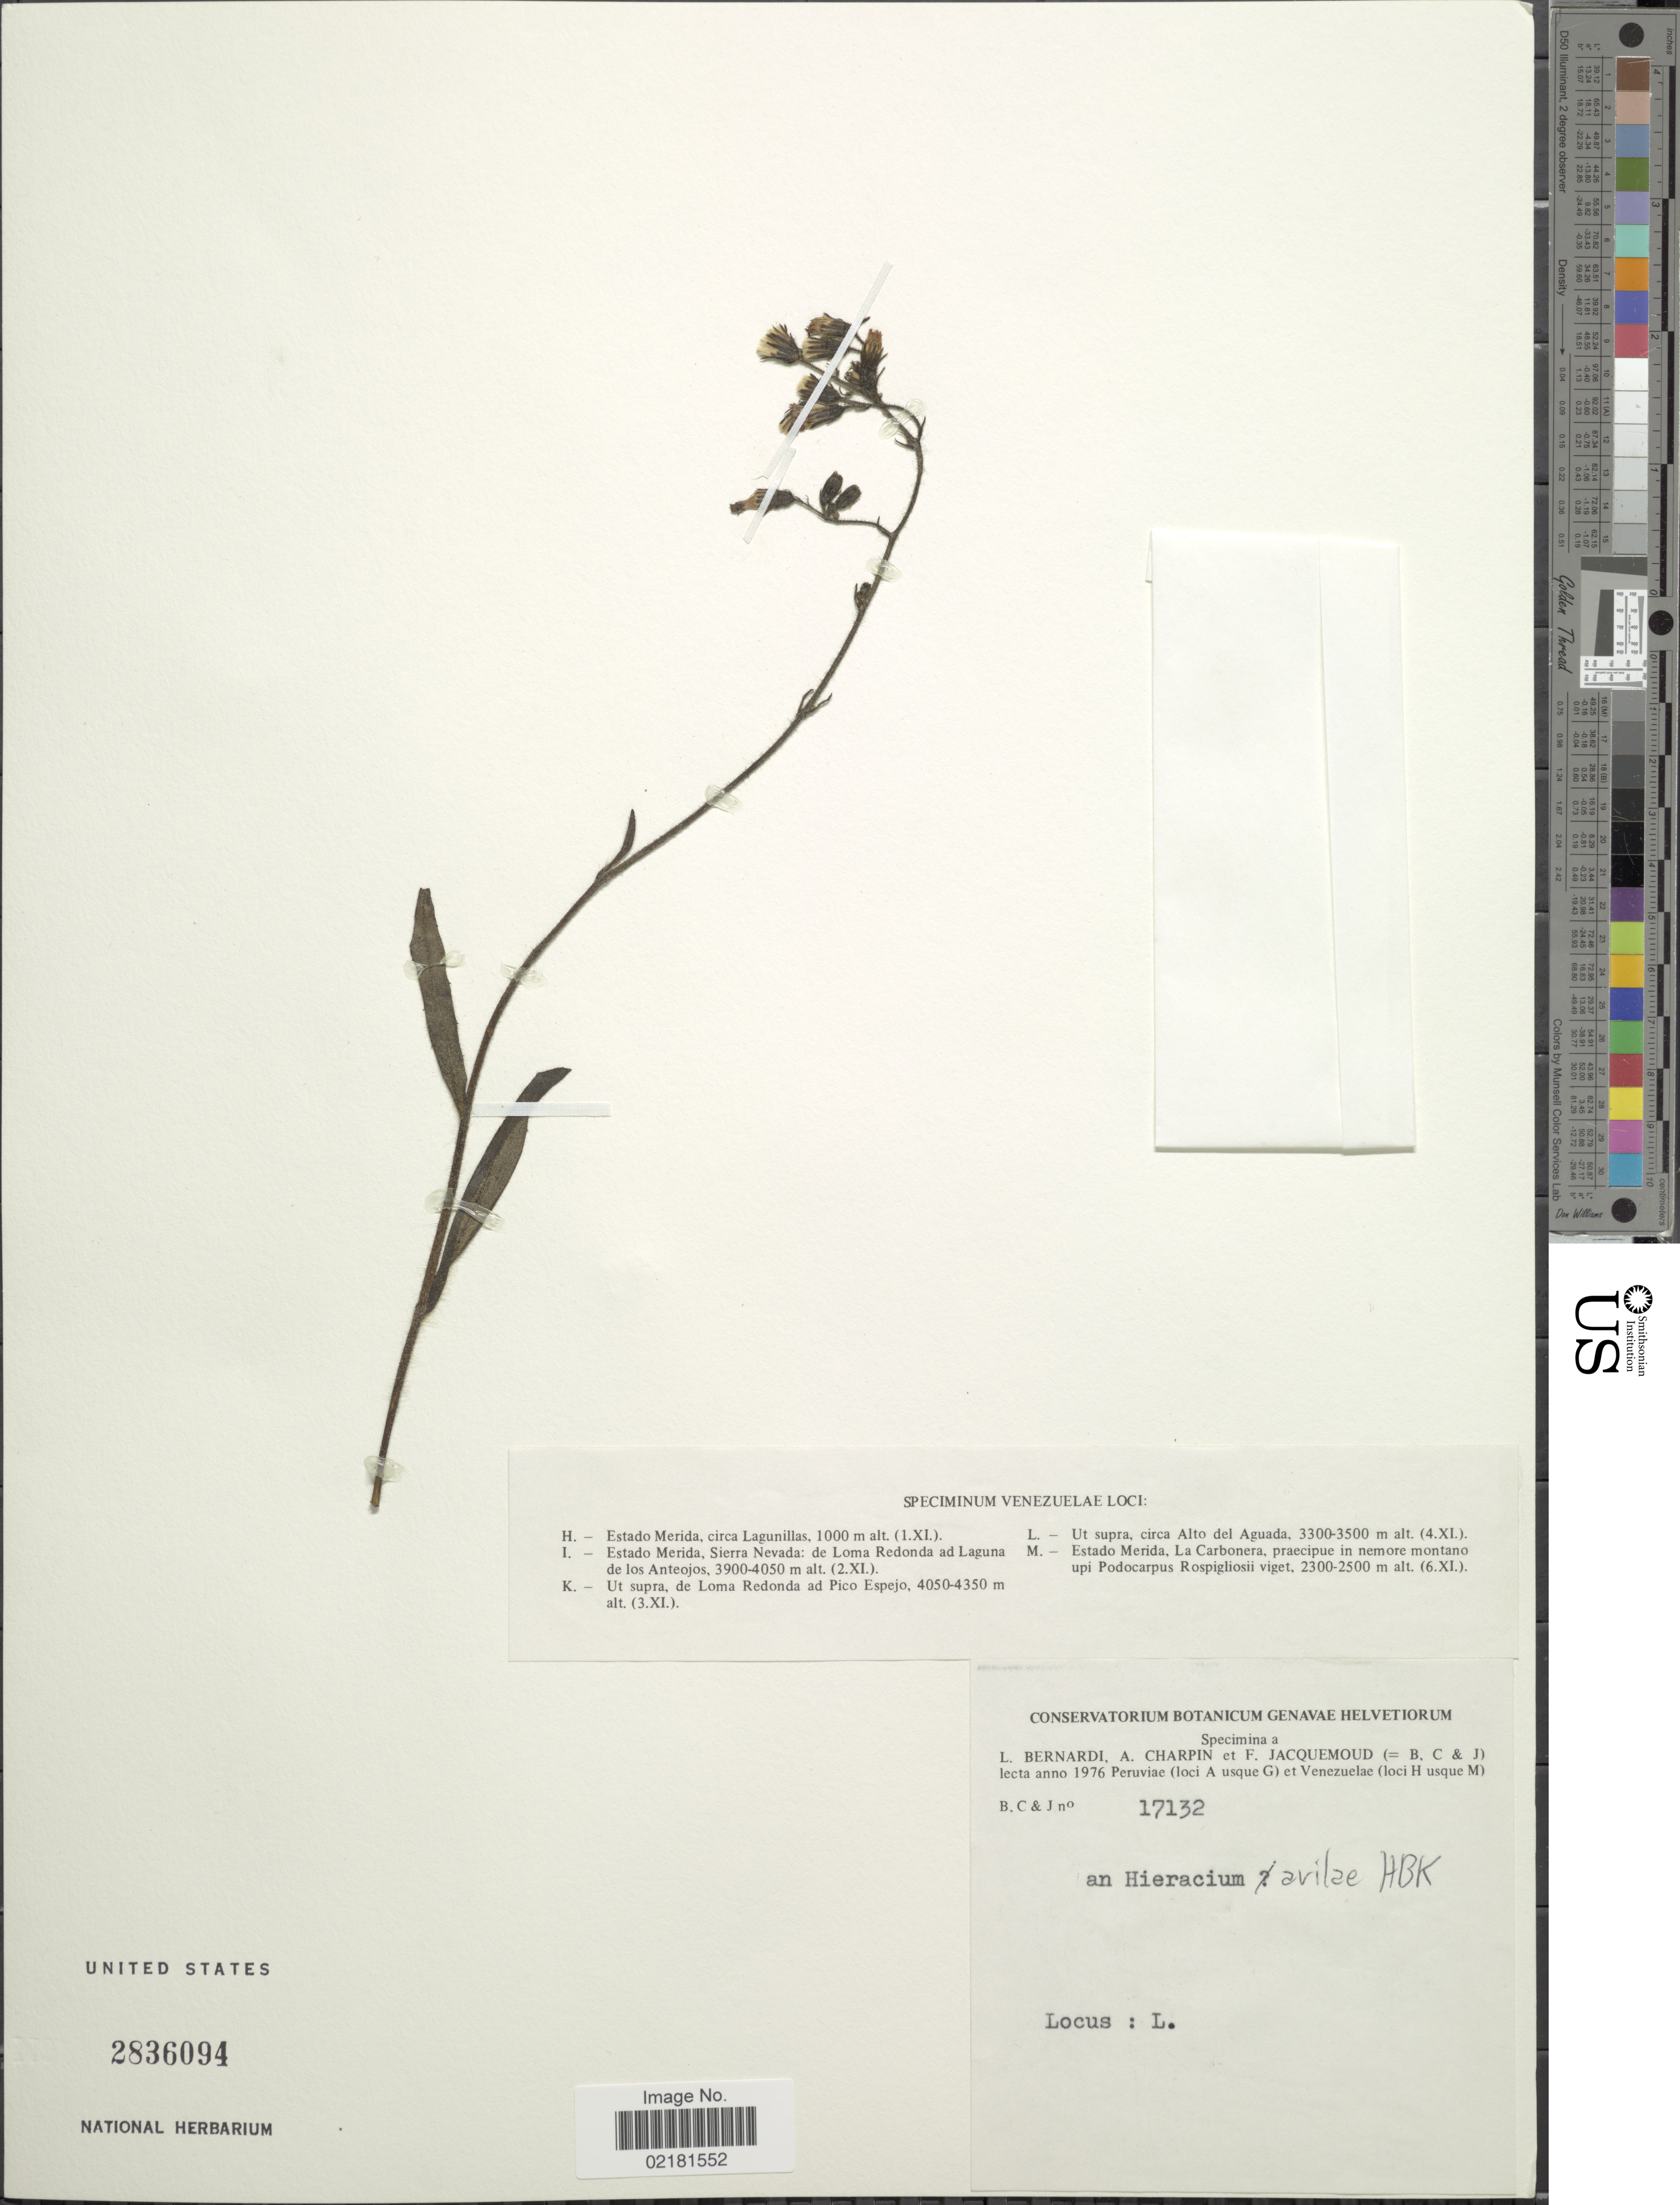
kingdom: Plantae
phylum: Tracheophyta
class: Magnoliopsida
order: Asterales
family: Asteraceae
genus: Hieracium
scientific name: Hieracium avilae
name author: Kunth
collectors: L. Bernardi, A. Charpin & F. Jacquemoud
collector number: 17132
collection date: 1976-11-04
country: Venezuela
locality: Ut supra, circa del Aguada.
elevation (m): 3300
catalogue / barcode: US 2836094